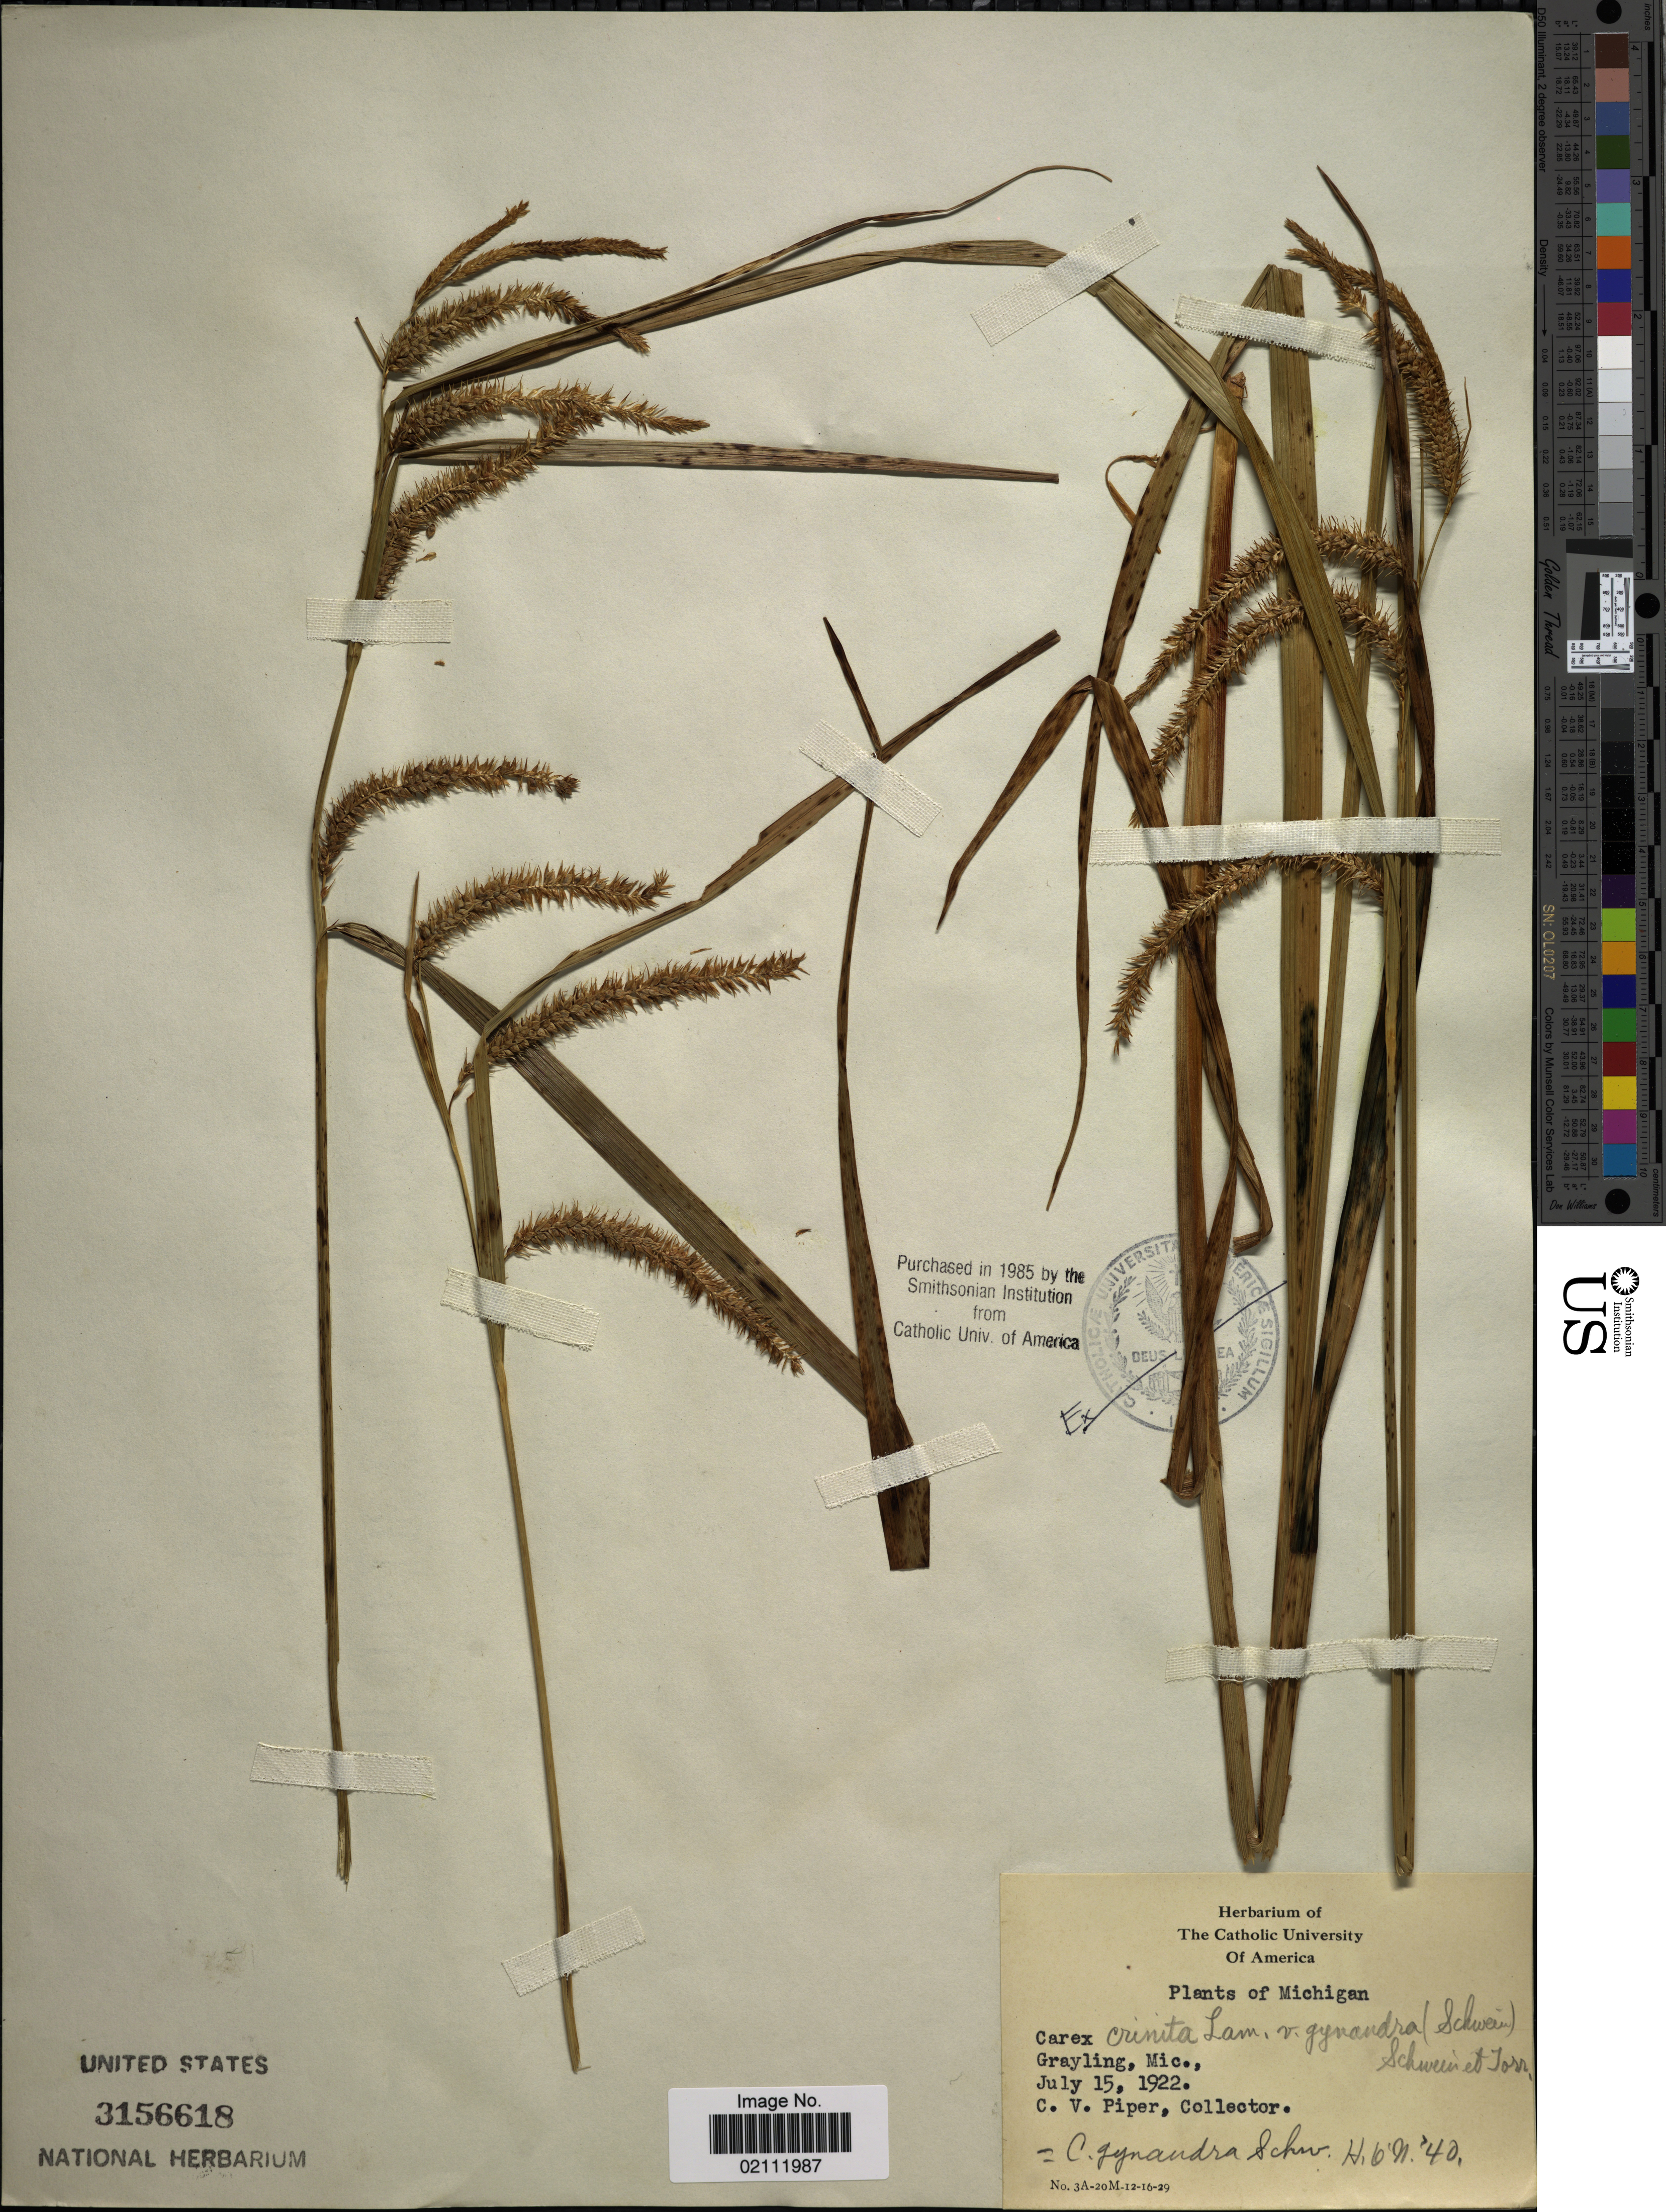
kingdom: Plantae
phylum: Tracheophyta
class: Liliopsida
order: Poales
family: Cyperaceae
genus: Carex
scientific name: Carex gynandra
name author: Schwein.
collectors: C. V. Piper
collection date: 1922-07-15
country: United States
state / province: Michigan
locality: Grayling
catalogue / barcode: US 3156618